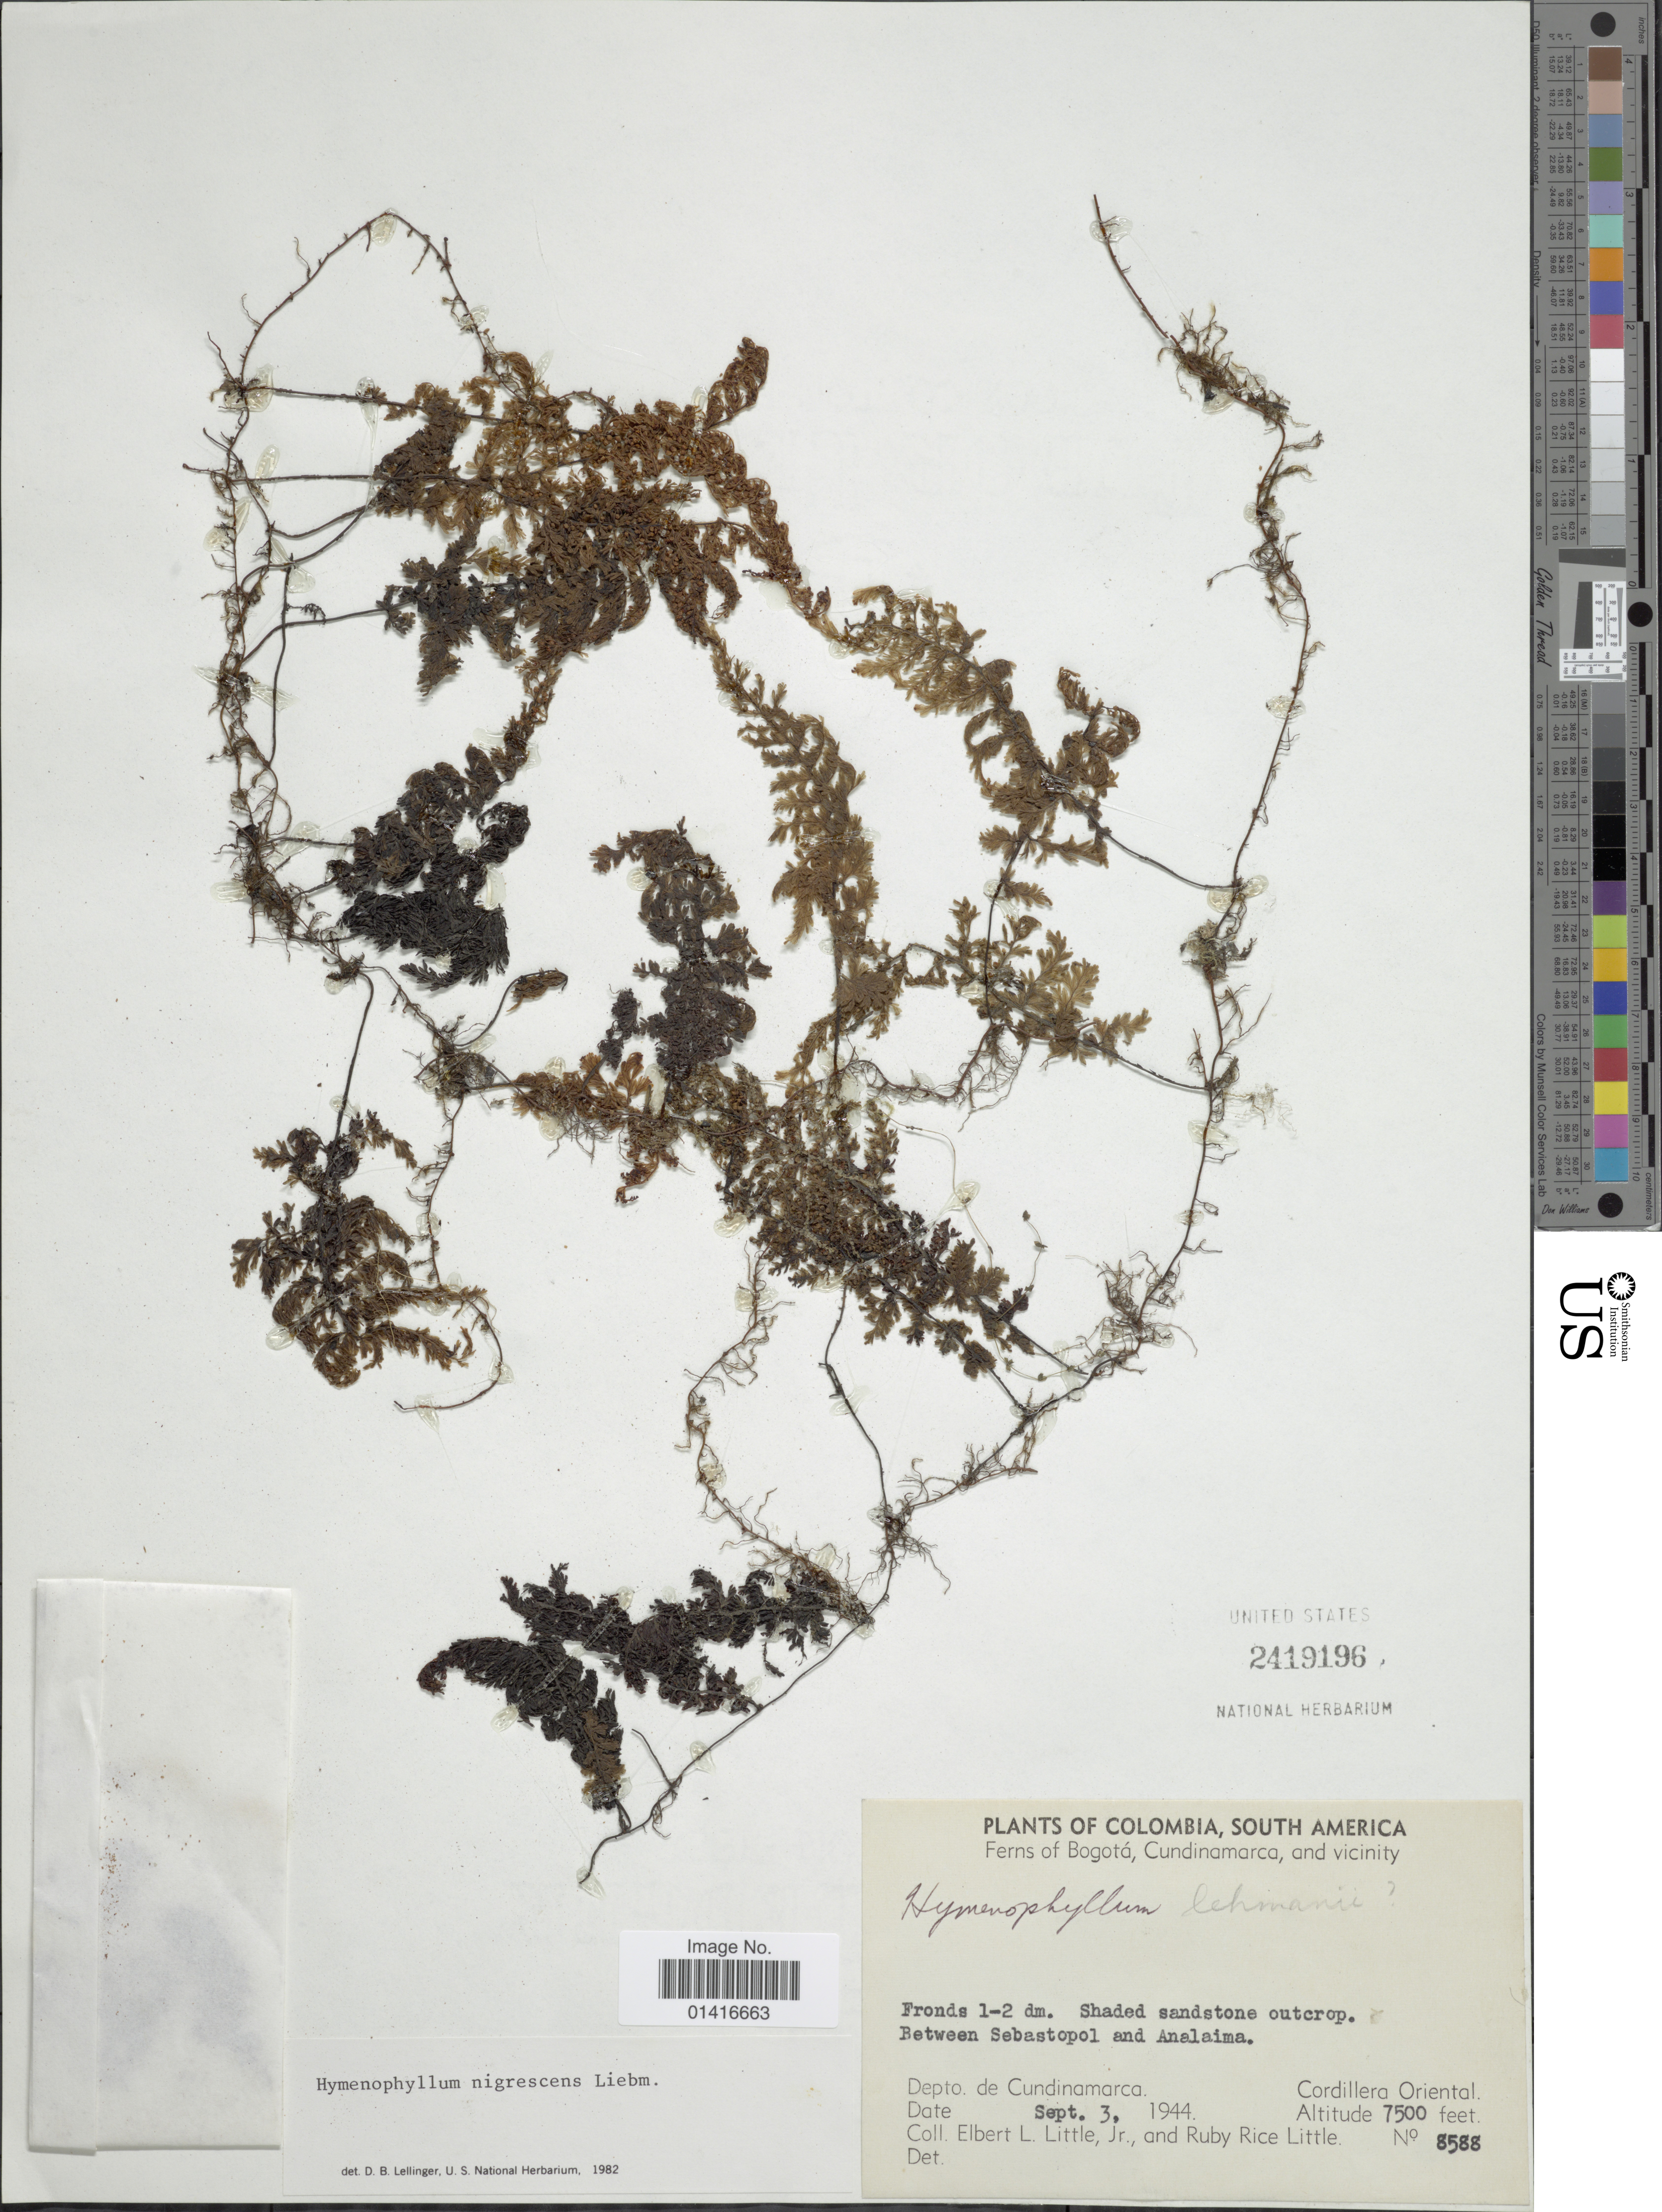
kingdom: Plantae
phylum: Tracheophyta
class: Polypodiopsida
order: Hymenophyllales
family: Hymenophyllaceae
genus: Hymenophyllum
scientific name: Hymenophyllum myriocarpum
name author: Hook.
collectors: E. L. Little & R. R. Little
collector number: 8588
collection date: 1944-09-03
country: Colombia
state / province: Bogota D.C.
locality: Cundinamarca, and Vicinity. Between Sebastopol and Analaima. Depto. de Cundinamarca. Cordillera Oriental.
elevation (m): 2286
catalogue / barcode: US 2419196